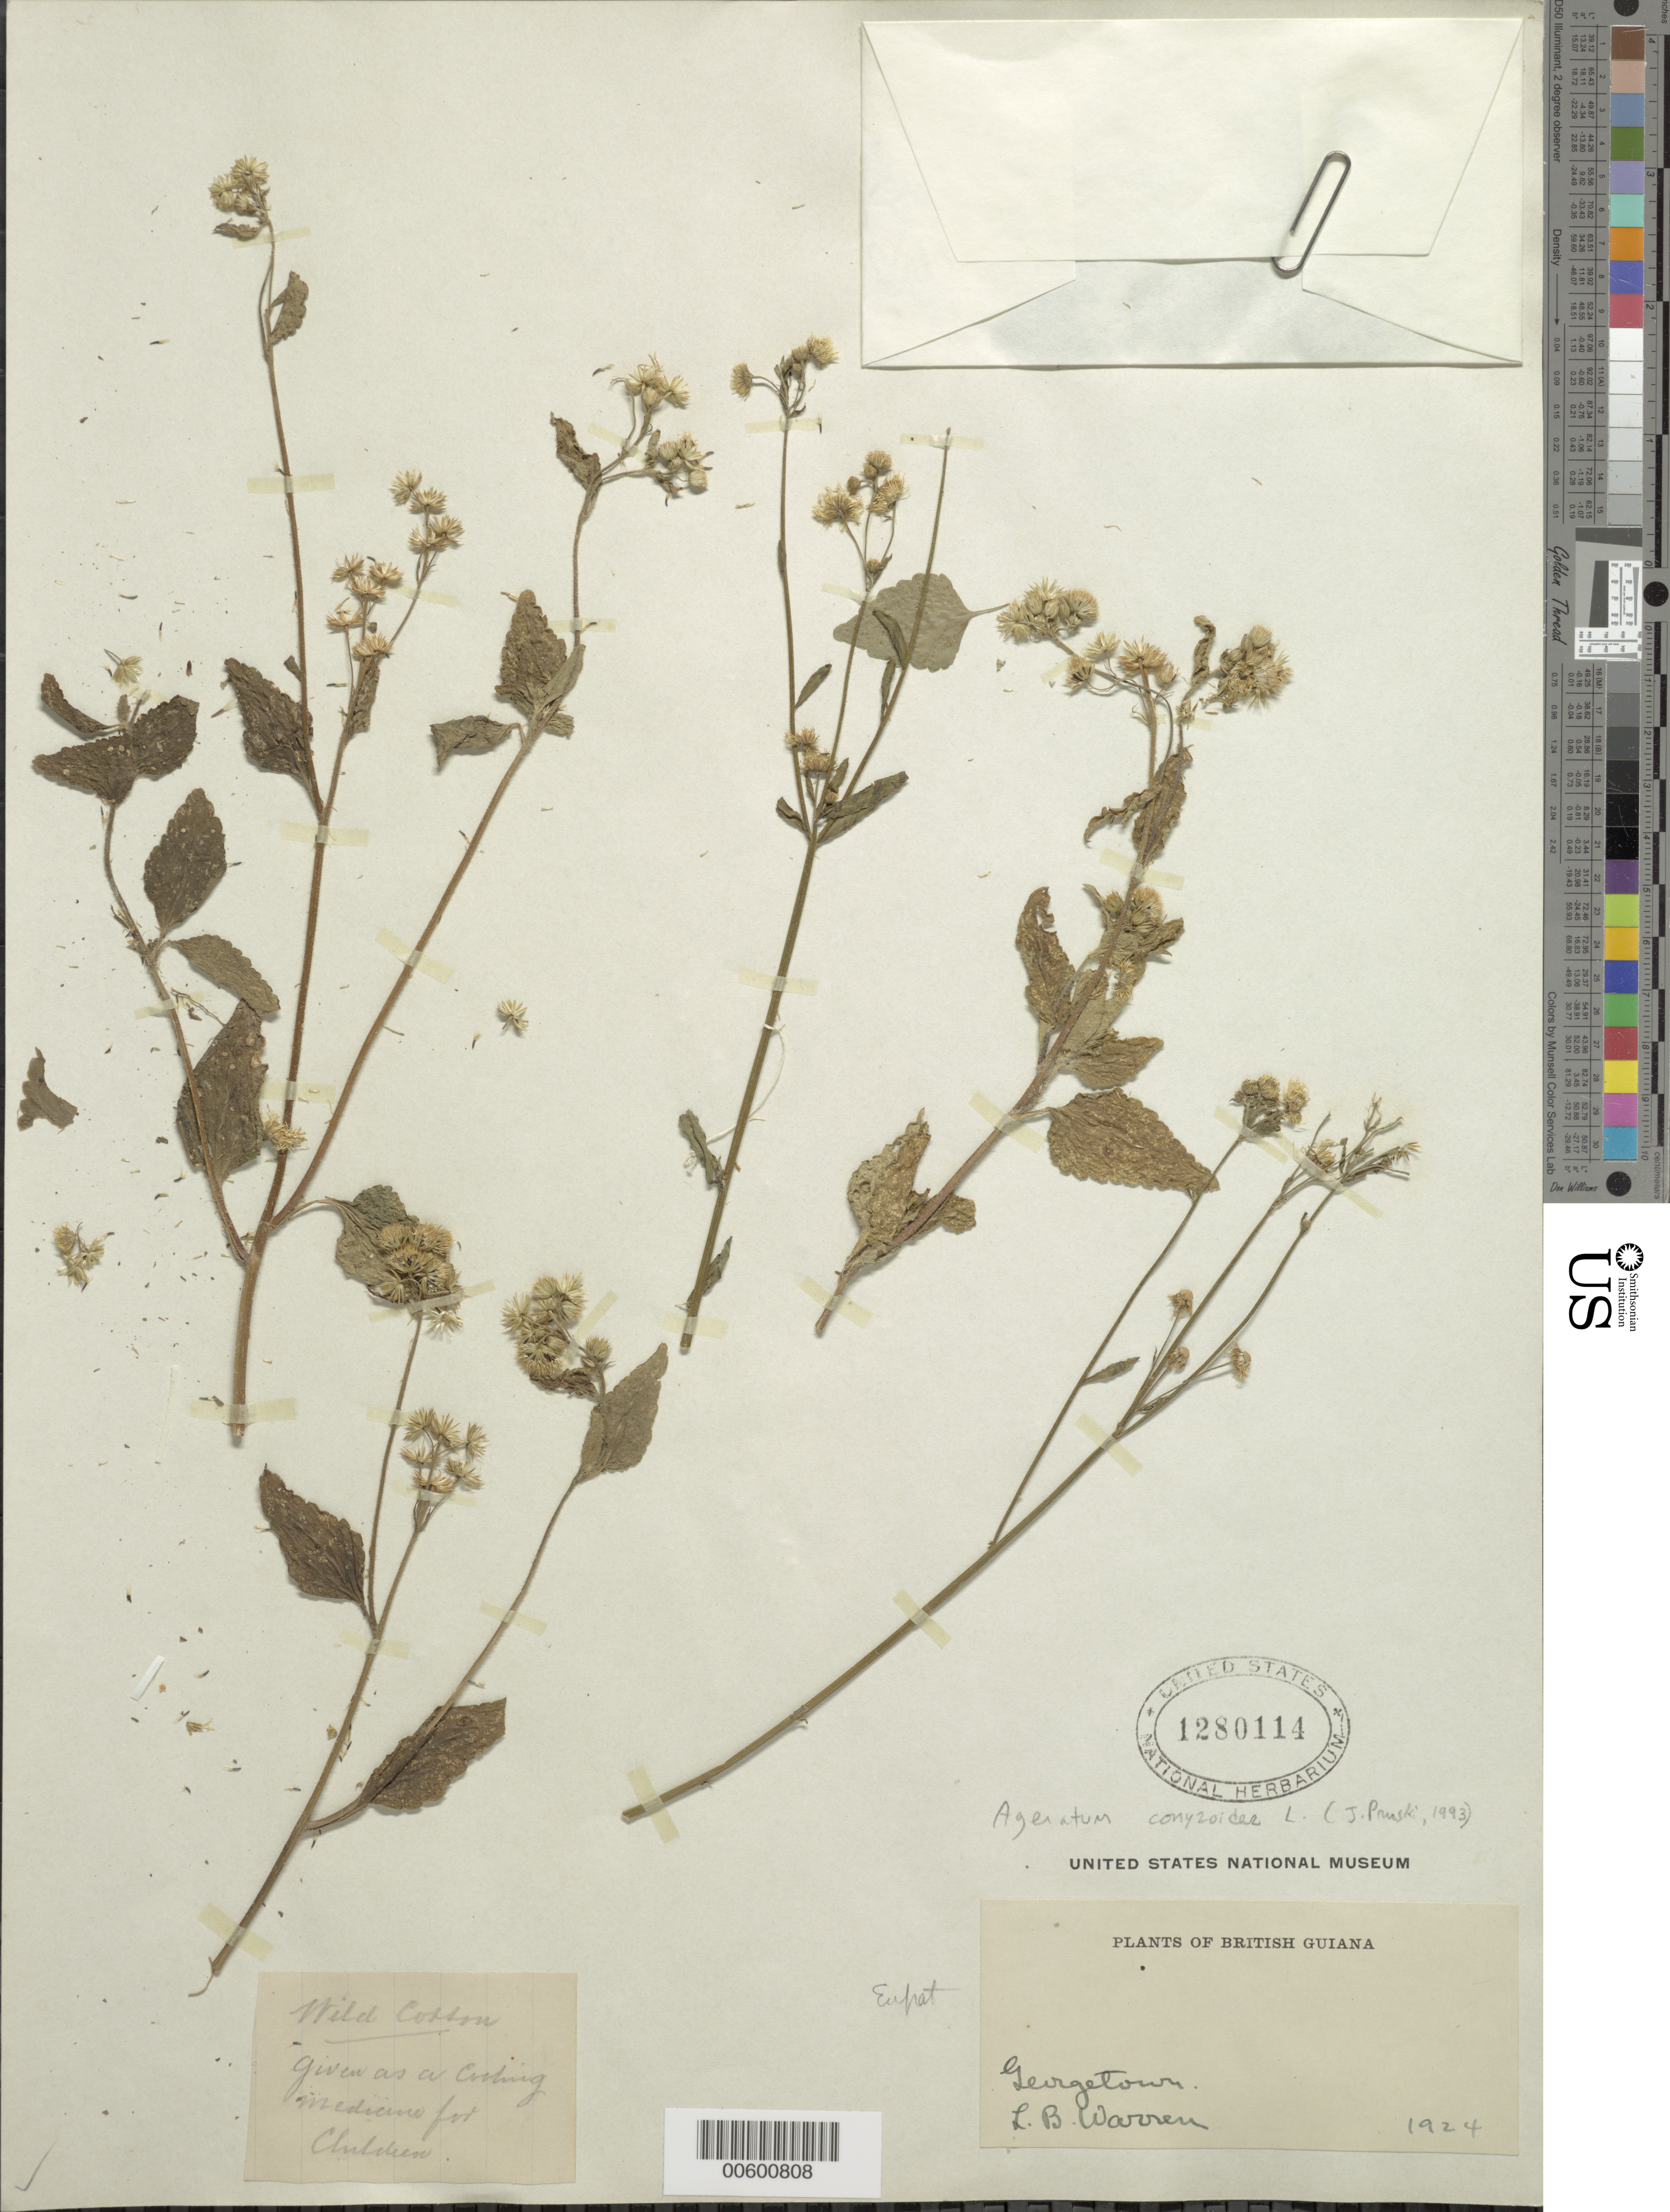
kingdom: Plantae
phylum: Tracheophyta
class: Magnoliopsida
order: Asterales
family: Asteraceae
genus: Ageratum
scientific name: Ageratum conyzoides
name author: L.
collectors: L. Warren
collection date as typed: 1924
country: Guyana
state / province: Demerara-Mahaica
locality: Georgetown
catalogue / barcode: US 1280114